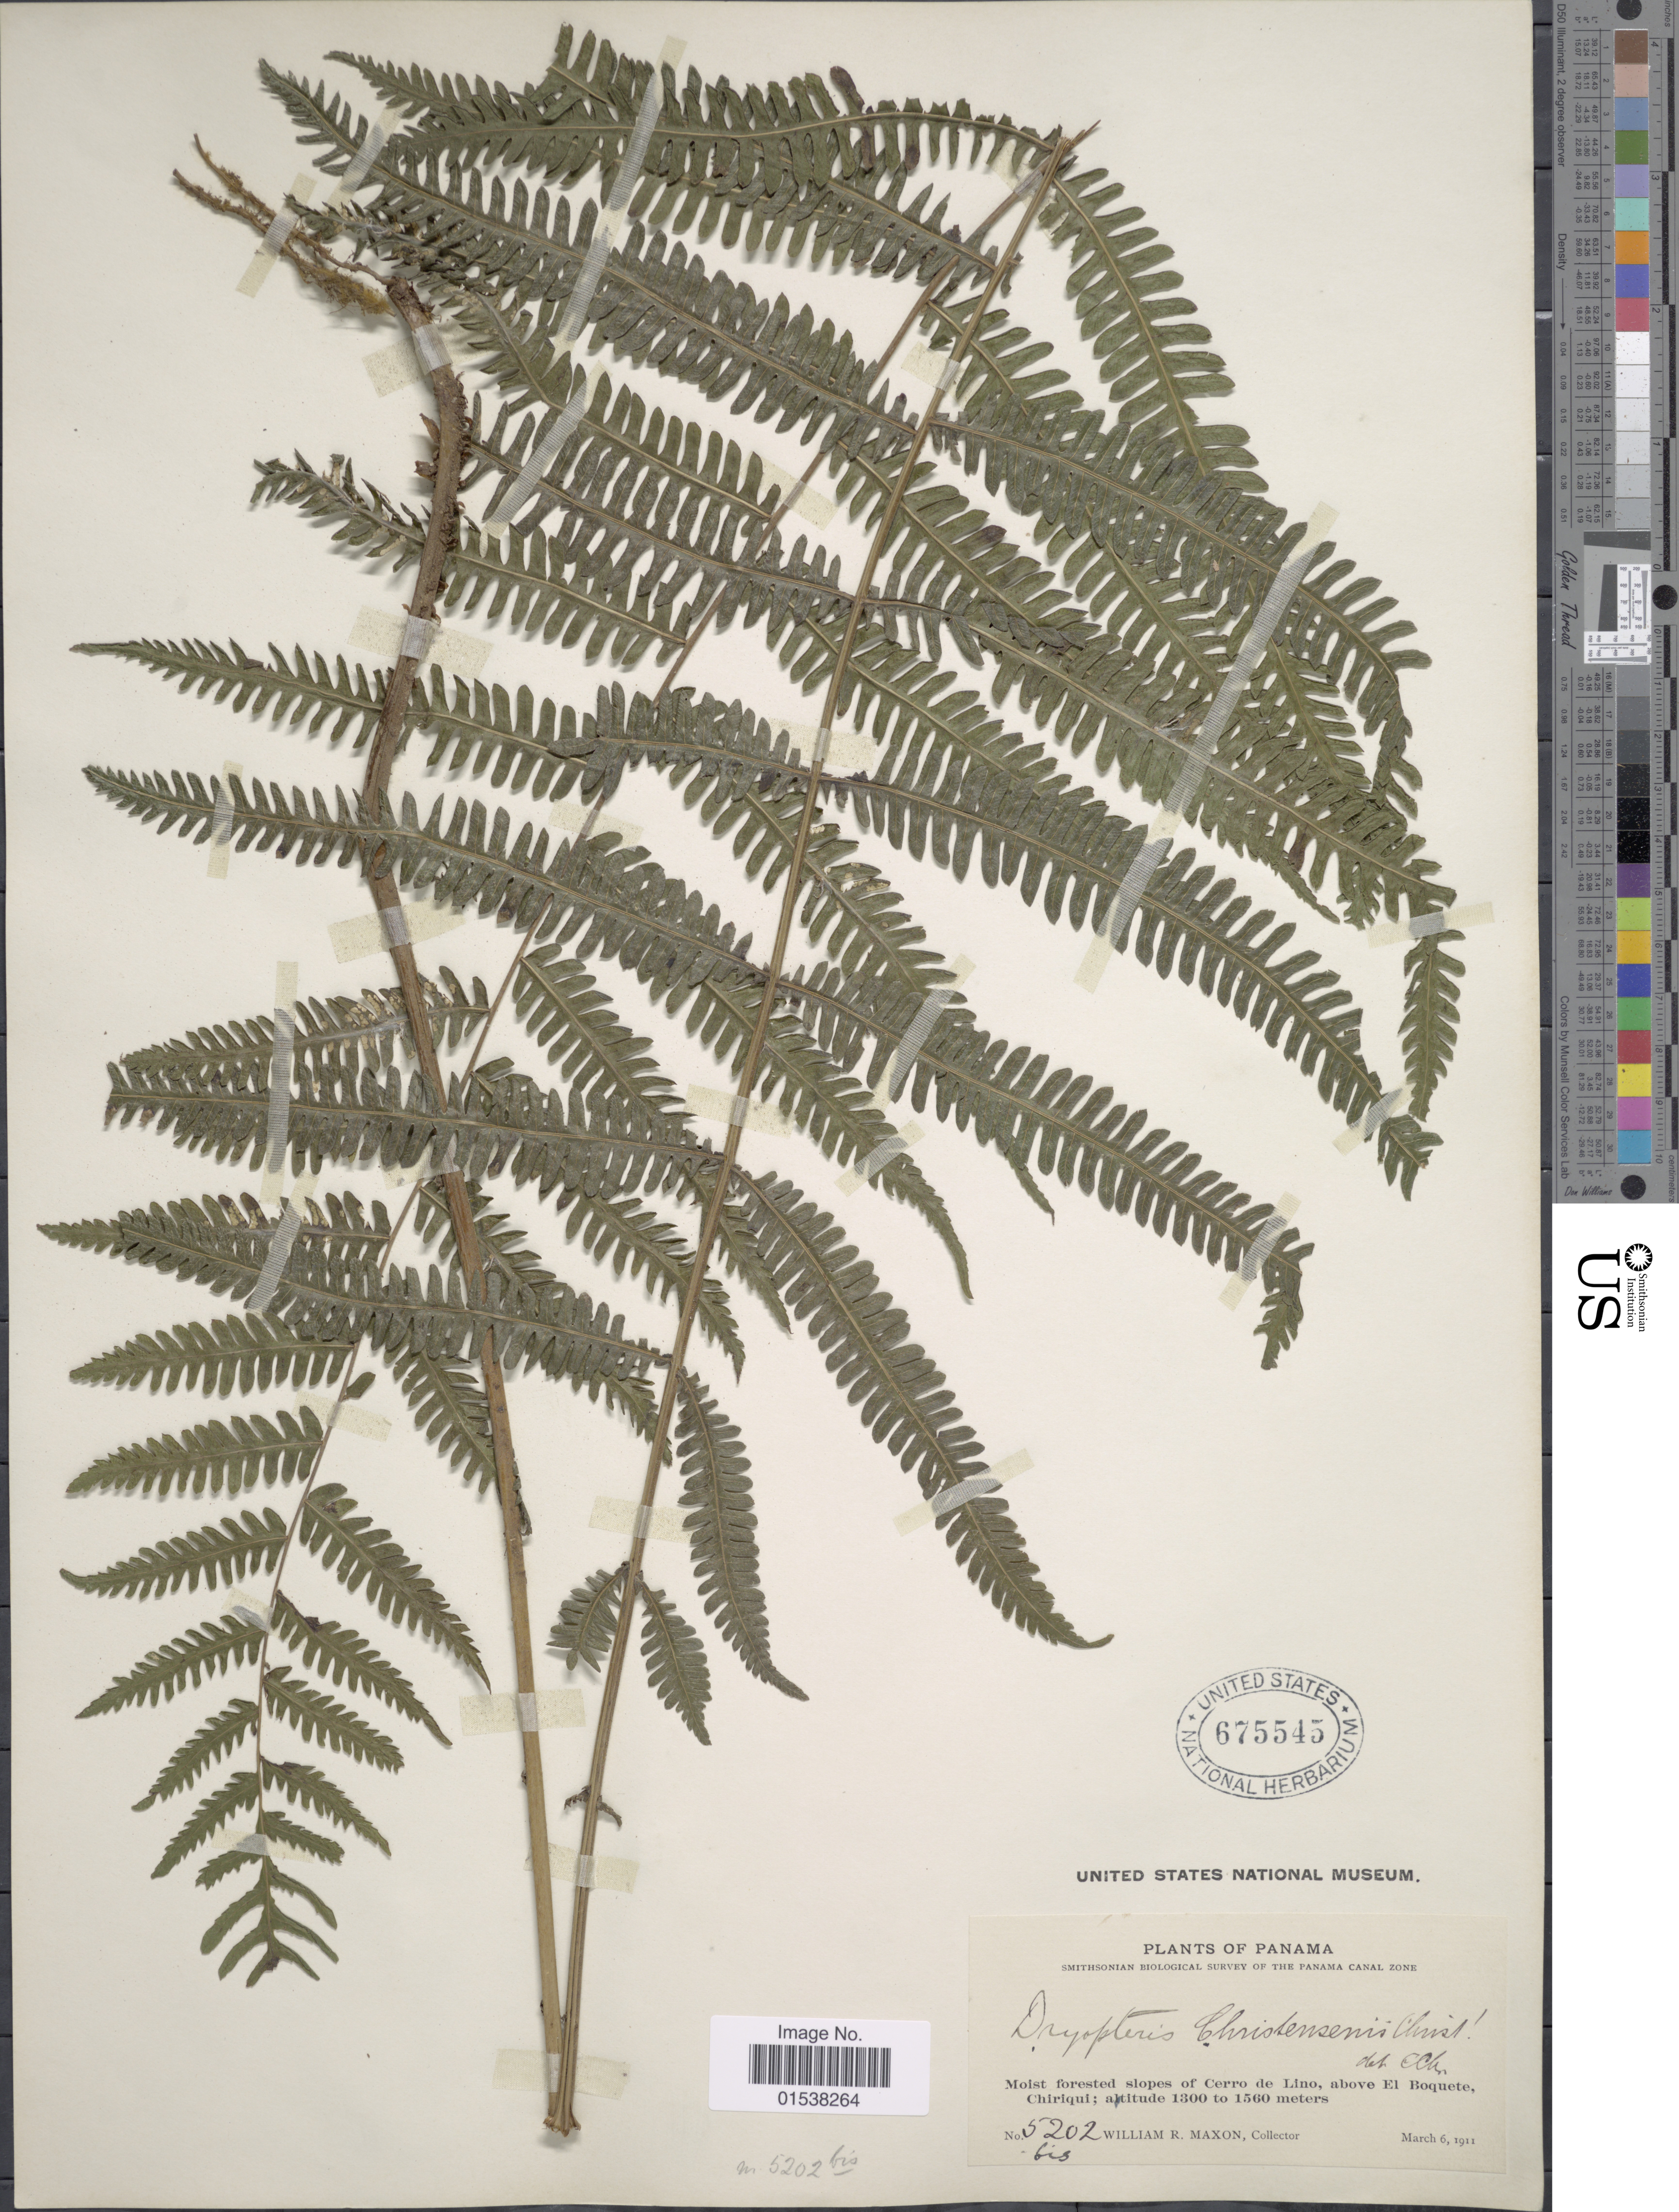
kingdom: Plantae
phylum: Tracheophyta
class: Polypodiopsida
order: Polypodiales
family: Thelypteridaceae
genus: Amauropelta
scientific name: Amauropelta christensenii (Christ) comb. nov., ined. 2015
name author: (Christ)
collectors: W. R. Maxon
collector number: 5202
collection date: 1911-03-06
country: Panama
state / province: Chiriqui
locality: Moist forested slopes of Cerro de lino, above El Boquete, Chiriqui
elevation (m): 1300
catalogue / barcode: US 675545